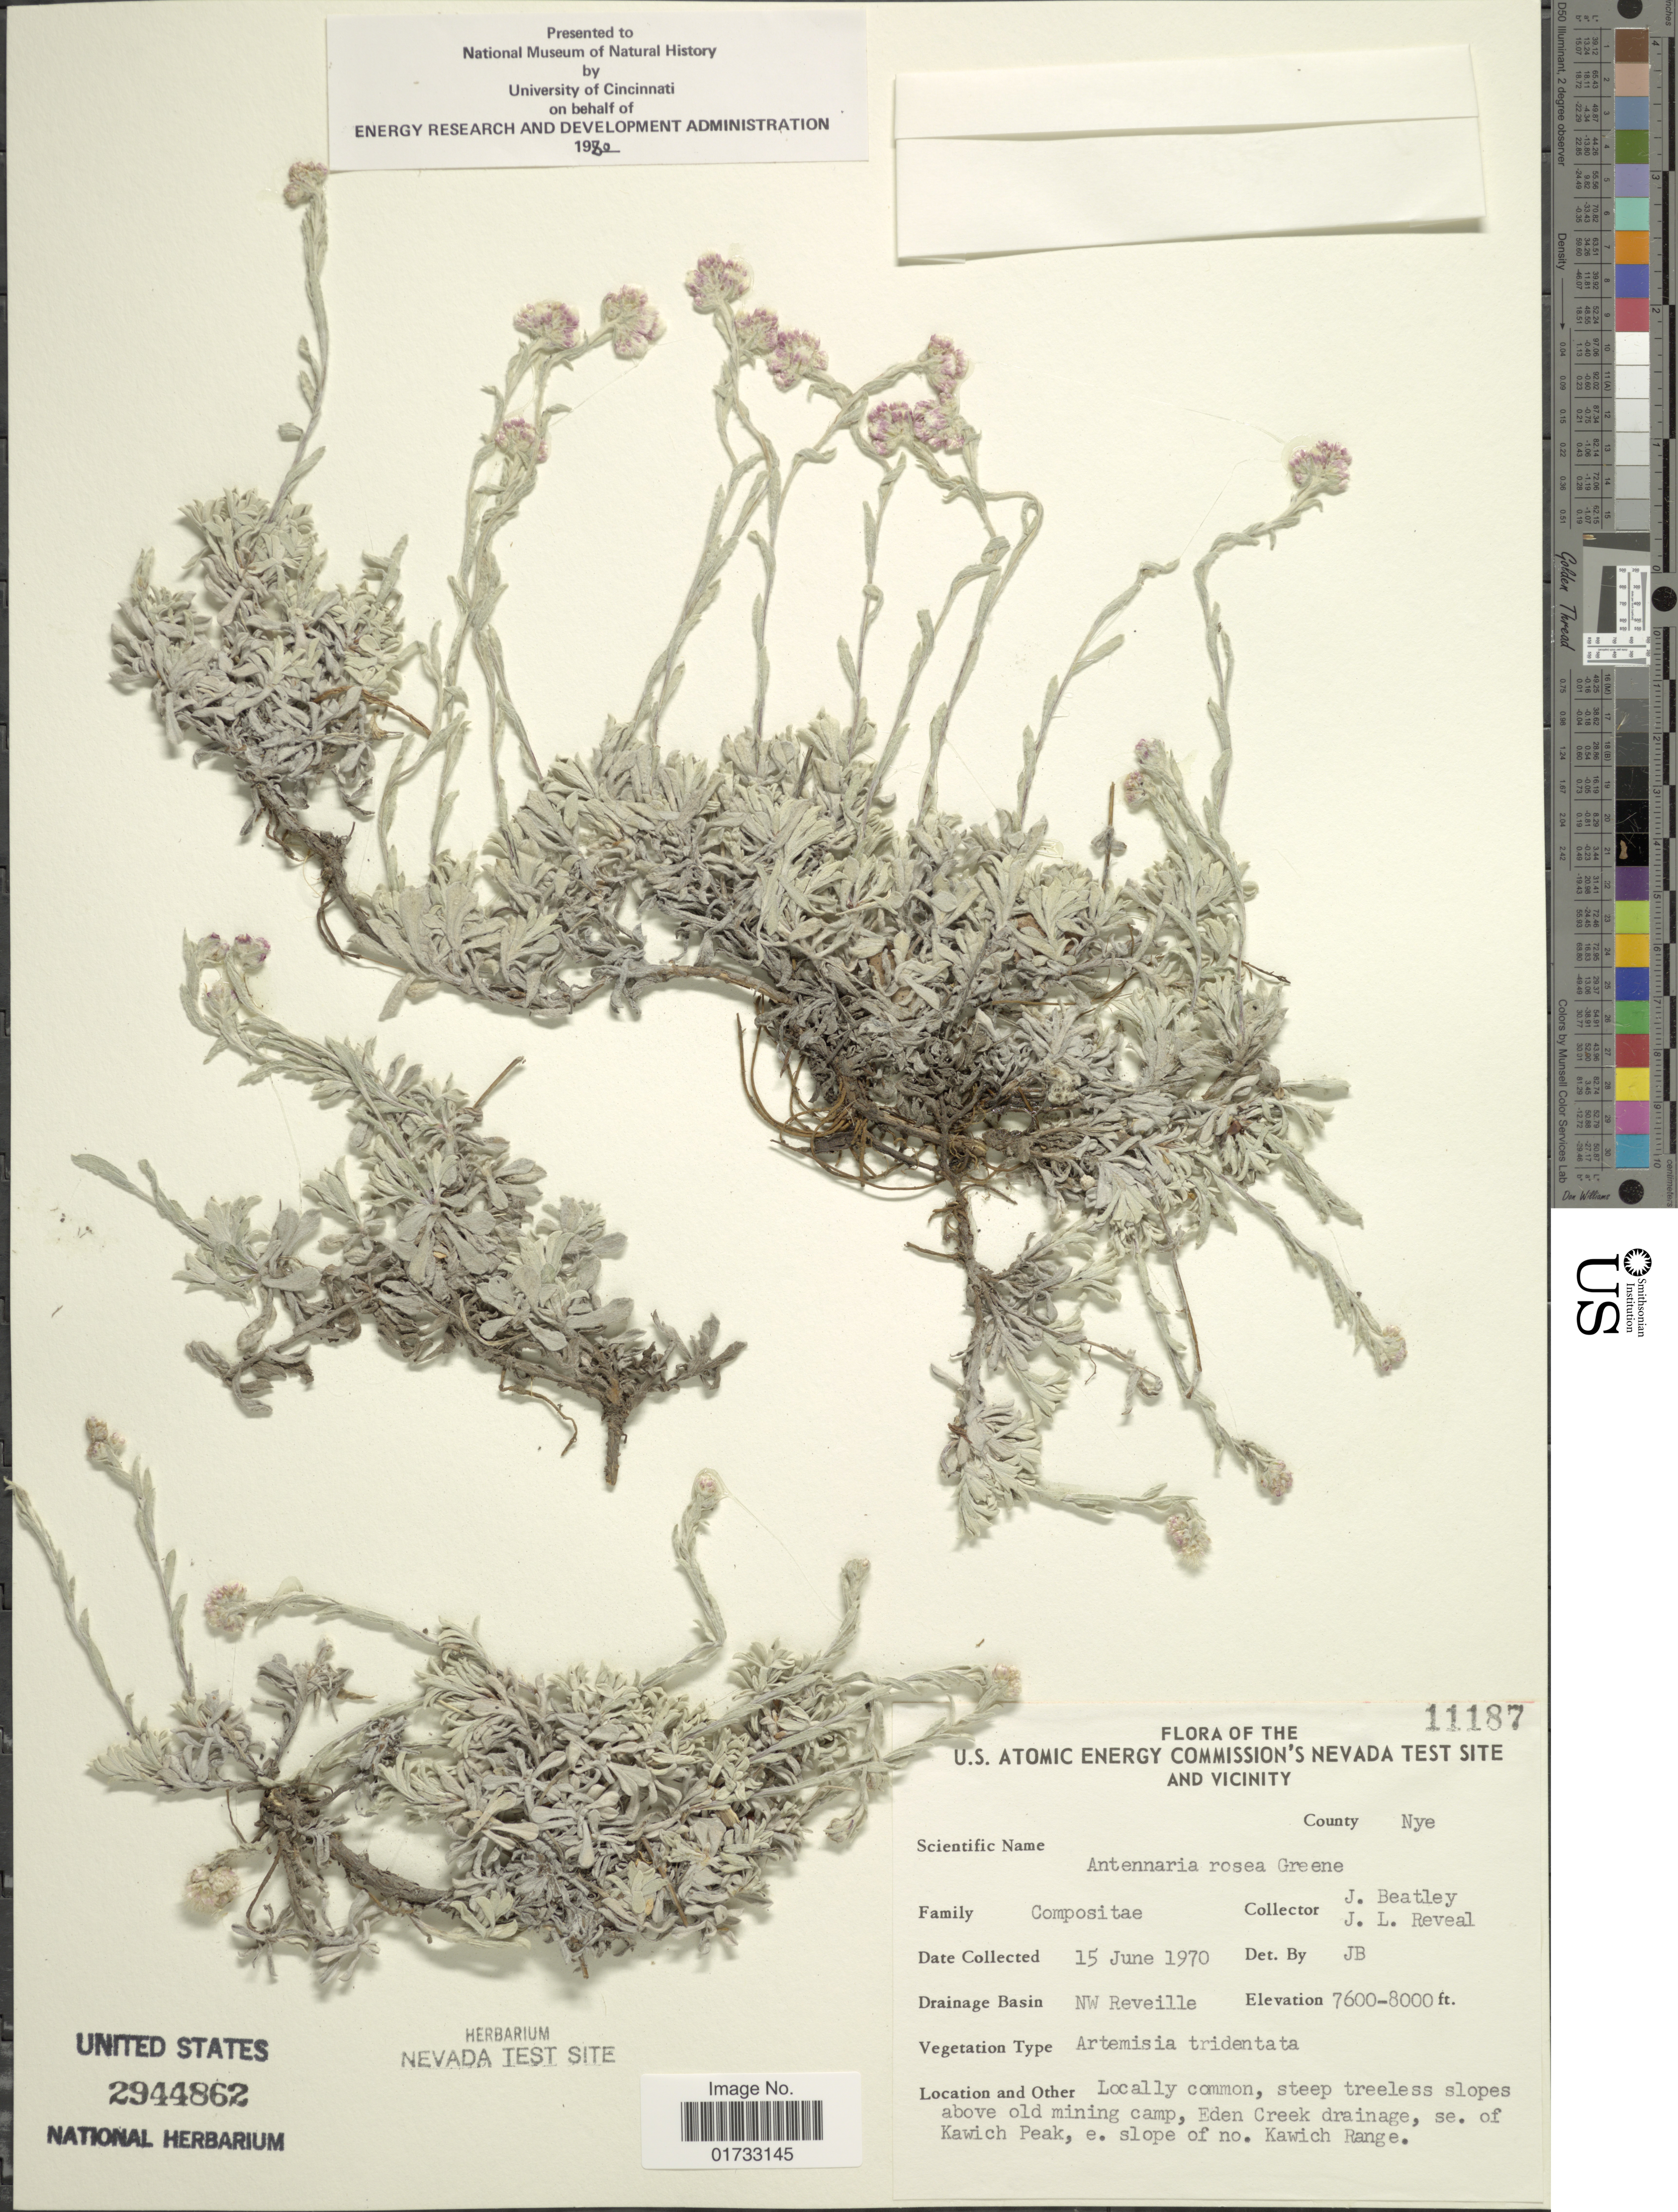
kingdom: Plantae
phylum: Tracheophyta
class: Magnoliopsida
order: Asterales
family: Asteraceae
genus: Antennaria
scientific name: Antennaria rosea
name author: Greene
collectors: J. C. Beatley & J. L. Reveal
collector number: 11187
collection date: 1970-06-15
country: United States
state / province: Nevada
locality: U.S. Atomic Energy Commision's Nevada Test Site and Vicinity, NW Reveille, steep streeless slopes above old mining camp, Eden Creek drainage, se. of Kawich Peak, e. slope of no. Kawich Range, County Nye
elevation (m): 2316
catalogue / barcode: US 2944862